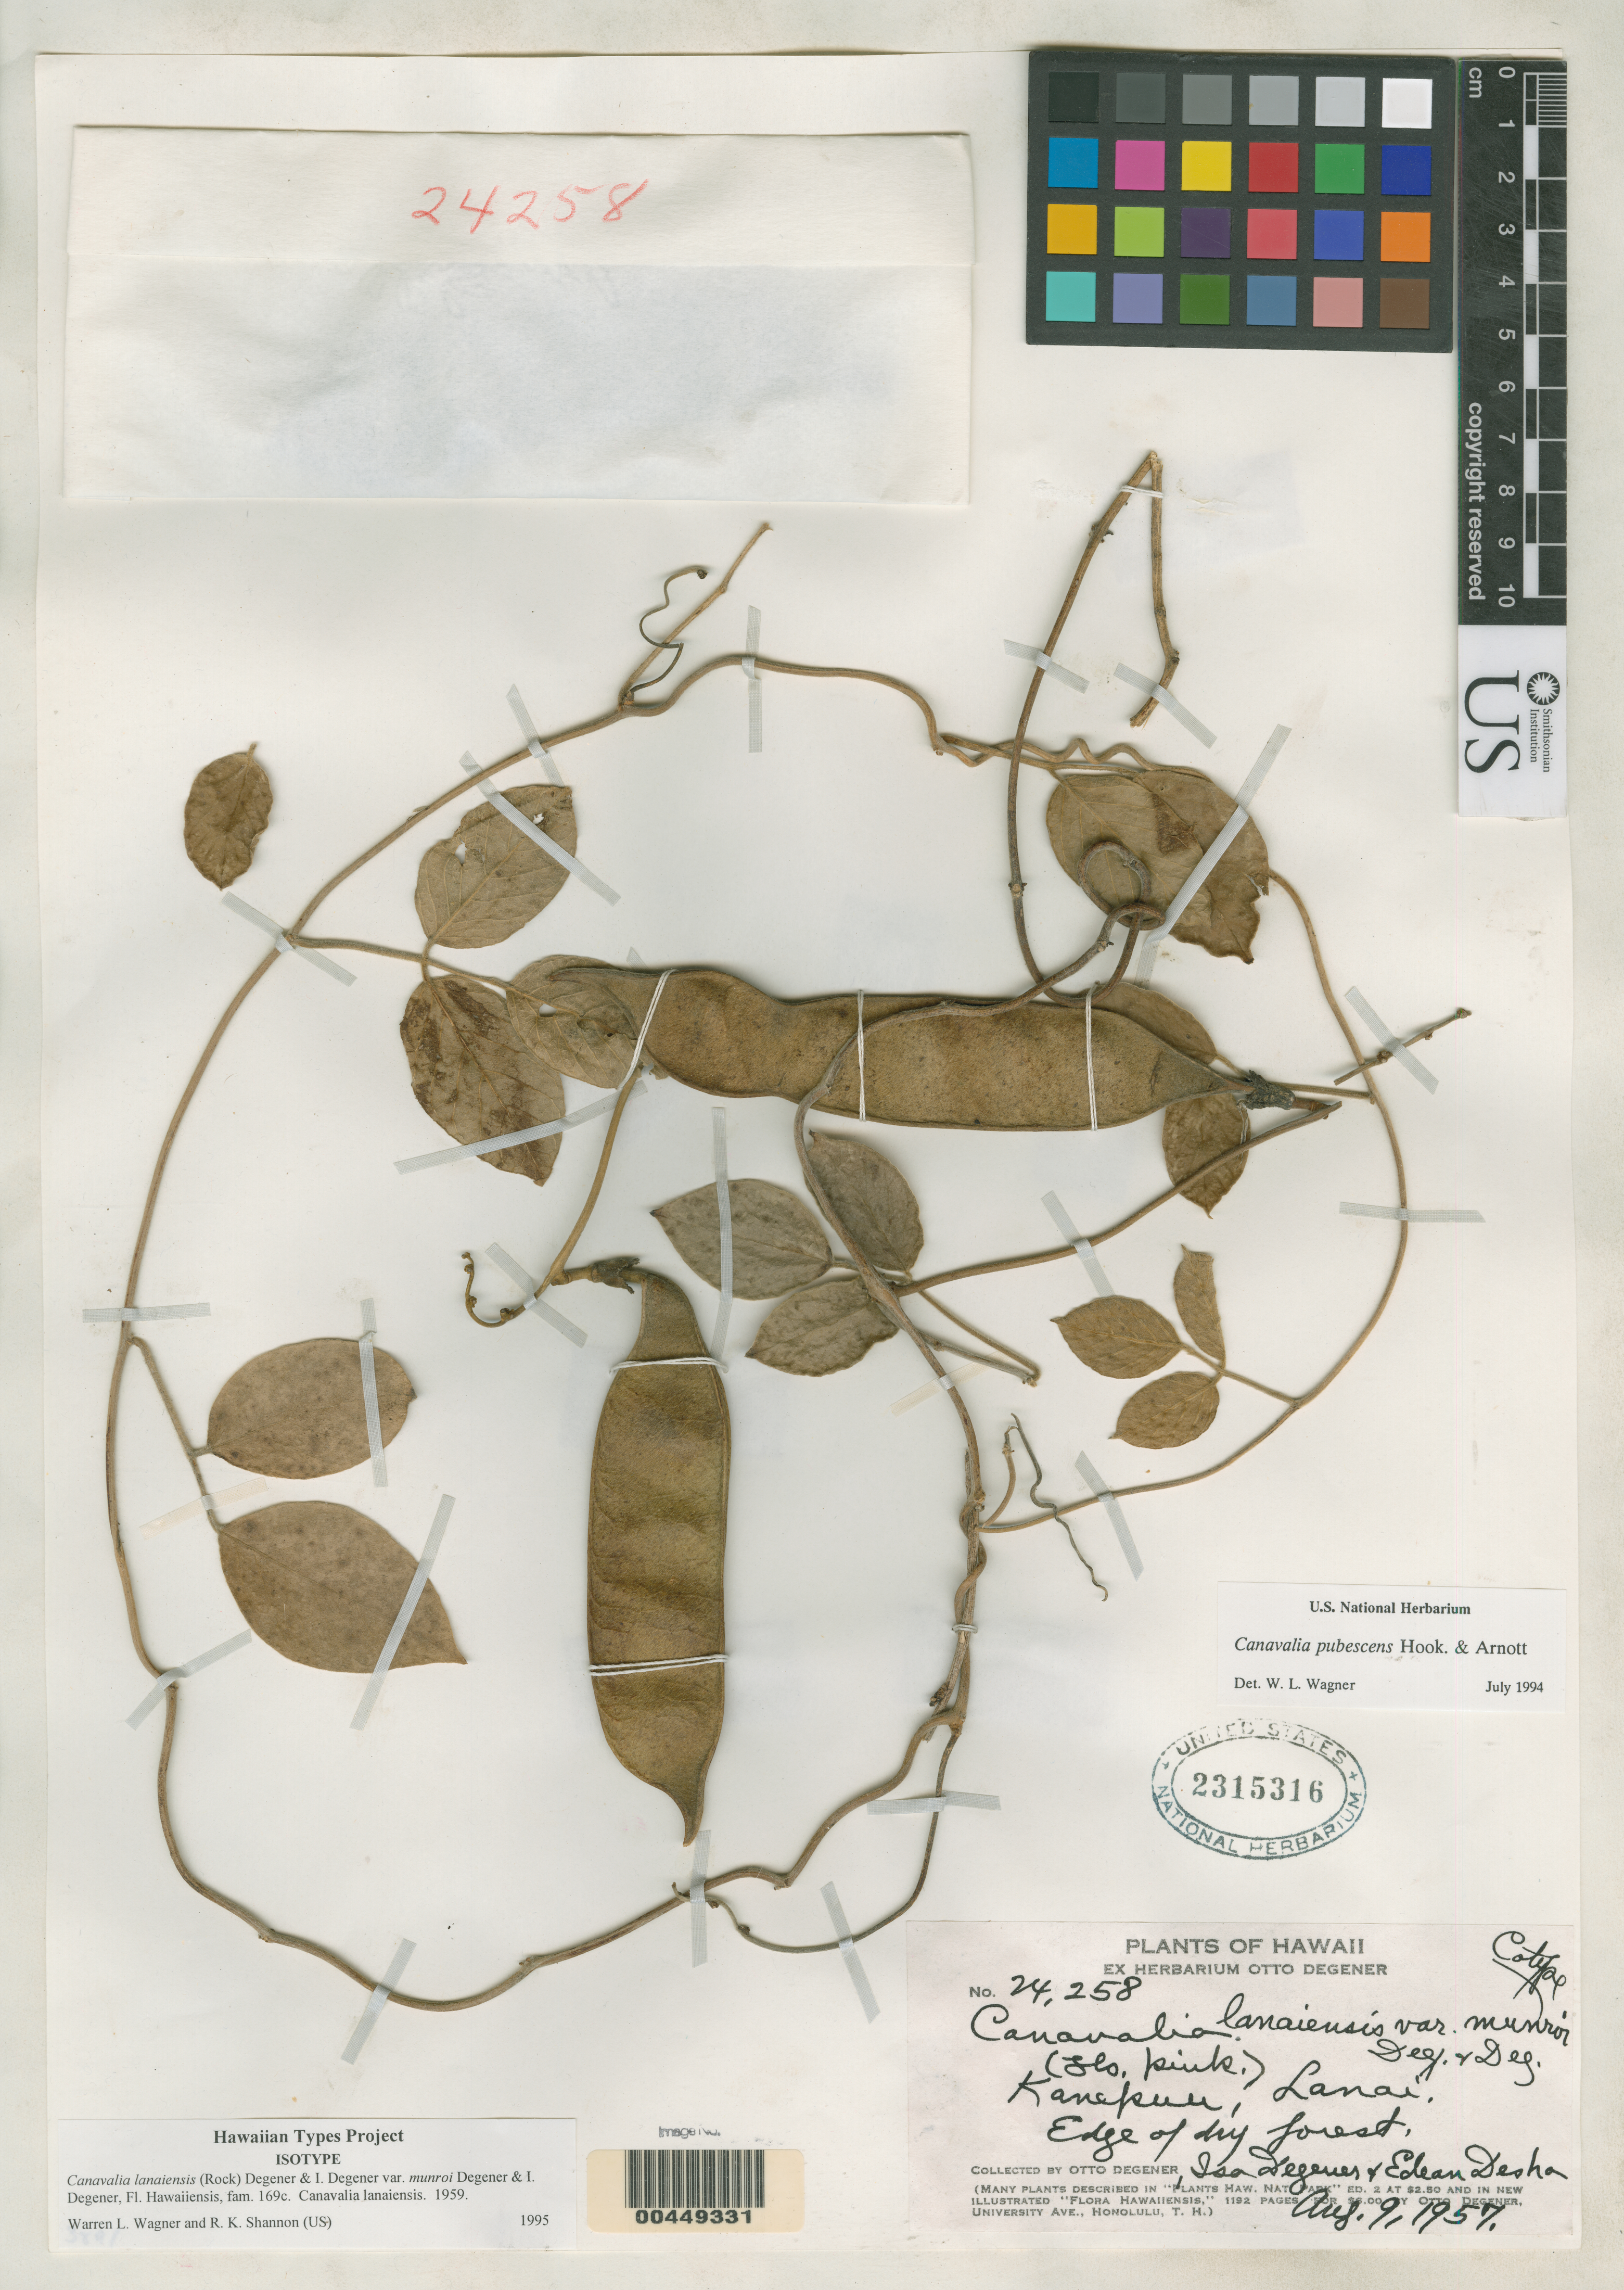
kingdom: Plantae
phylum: Tracheophyta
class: Magnoliopsida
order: Fabales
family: Fabaceae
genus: Canavalia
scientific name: Canavalia lanaiensis var. munroi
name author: O. Deg. & I. Deg.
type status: Isotype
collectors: O. Degener, I. Degener & E. Desha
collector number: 24258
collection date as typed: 09 Aug 1957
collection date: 1957-08-09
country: United States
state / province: Hawaii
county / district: Maui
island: Lana'i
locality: Kanepuu.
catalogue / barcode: US 2315316